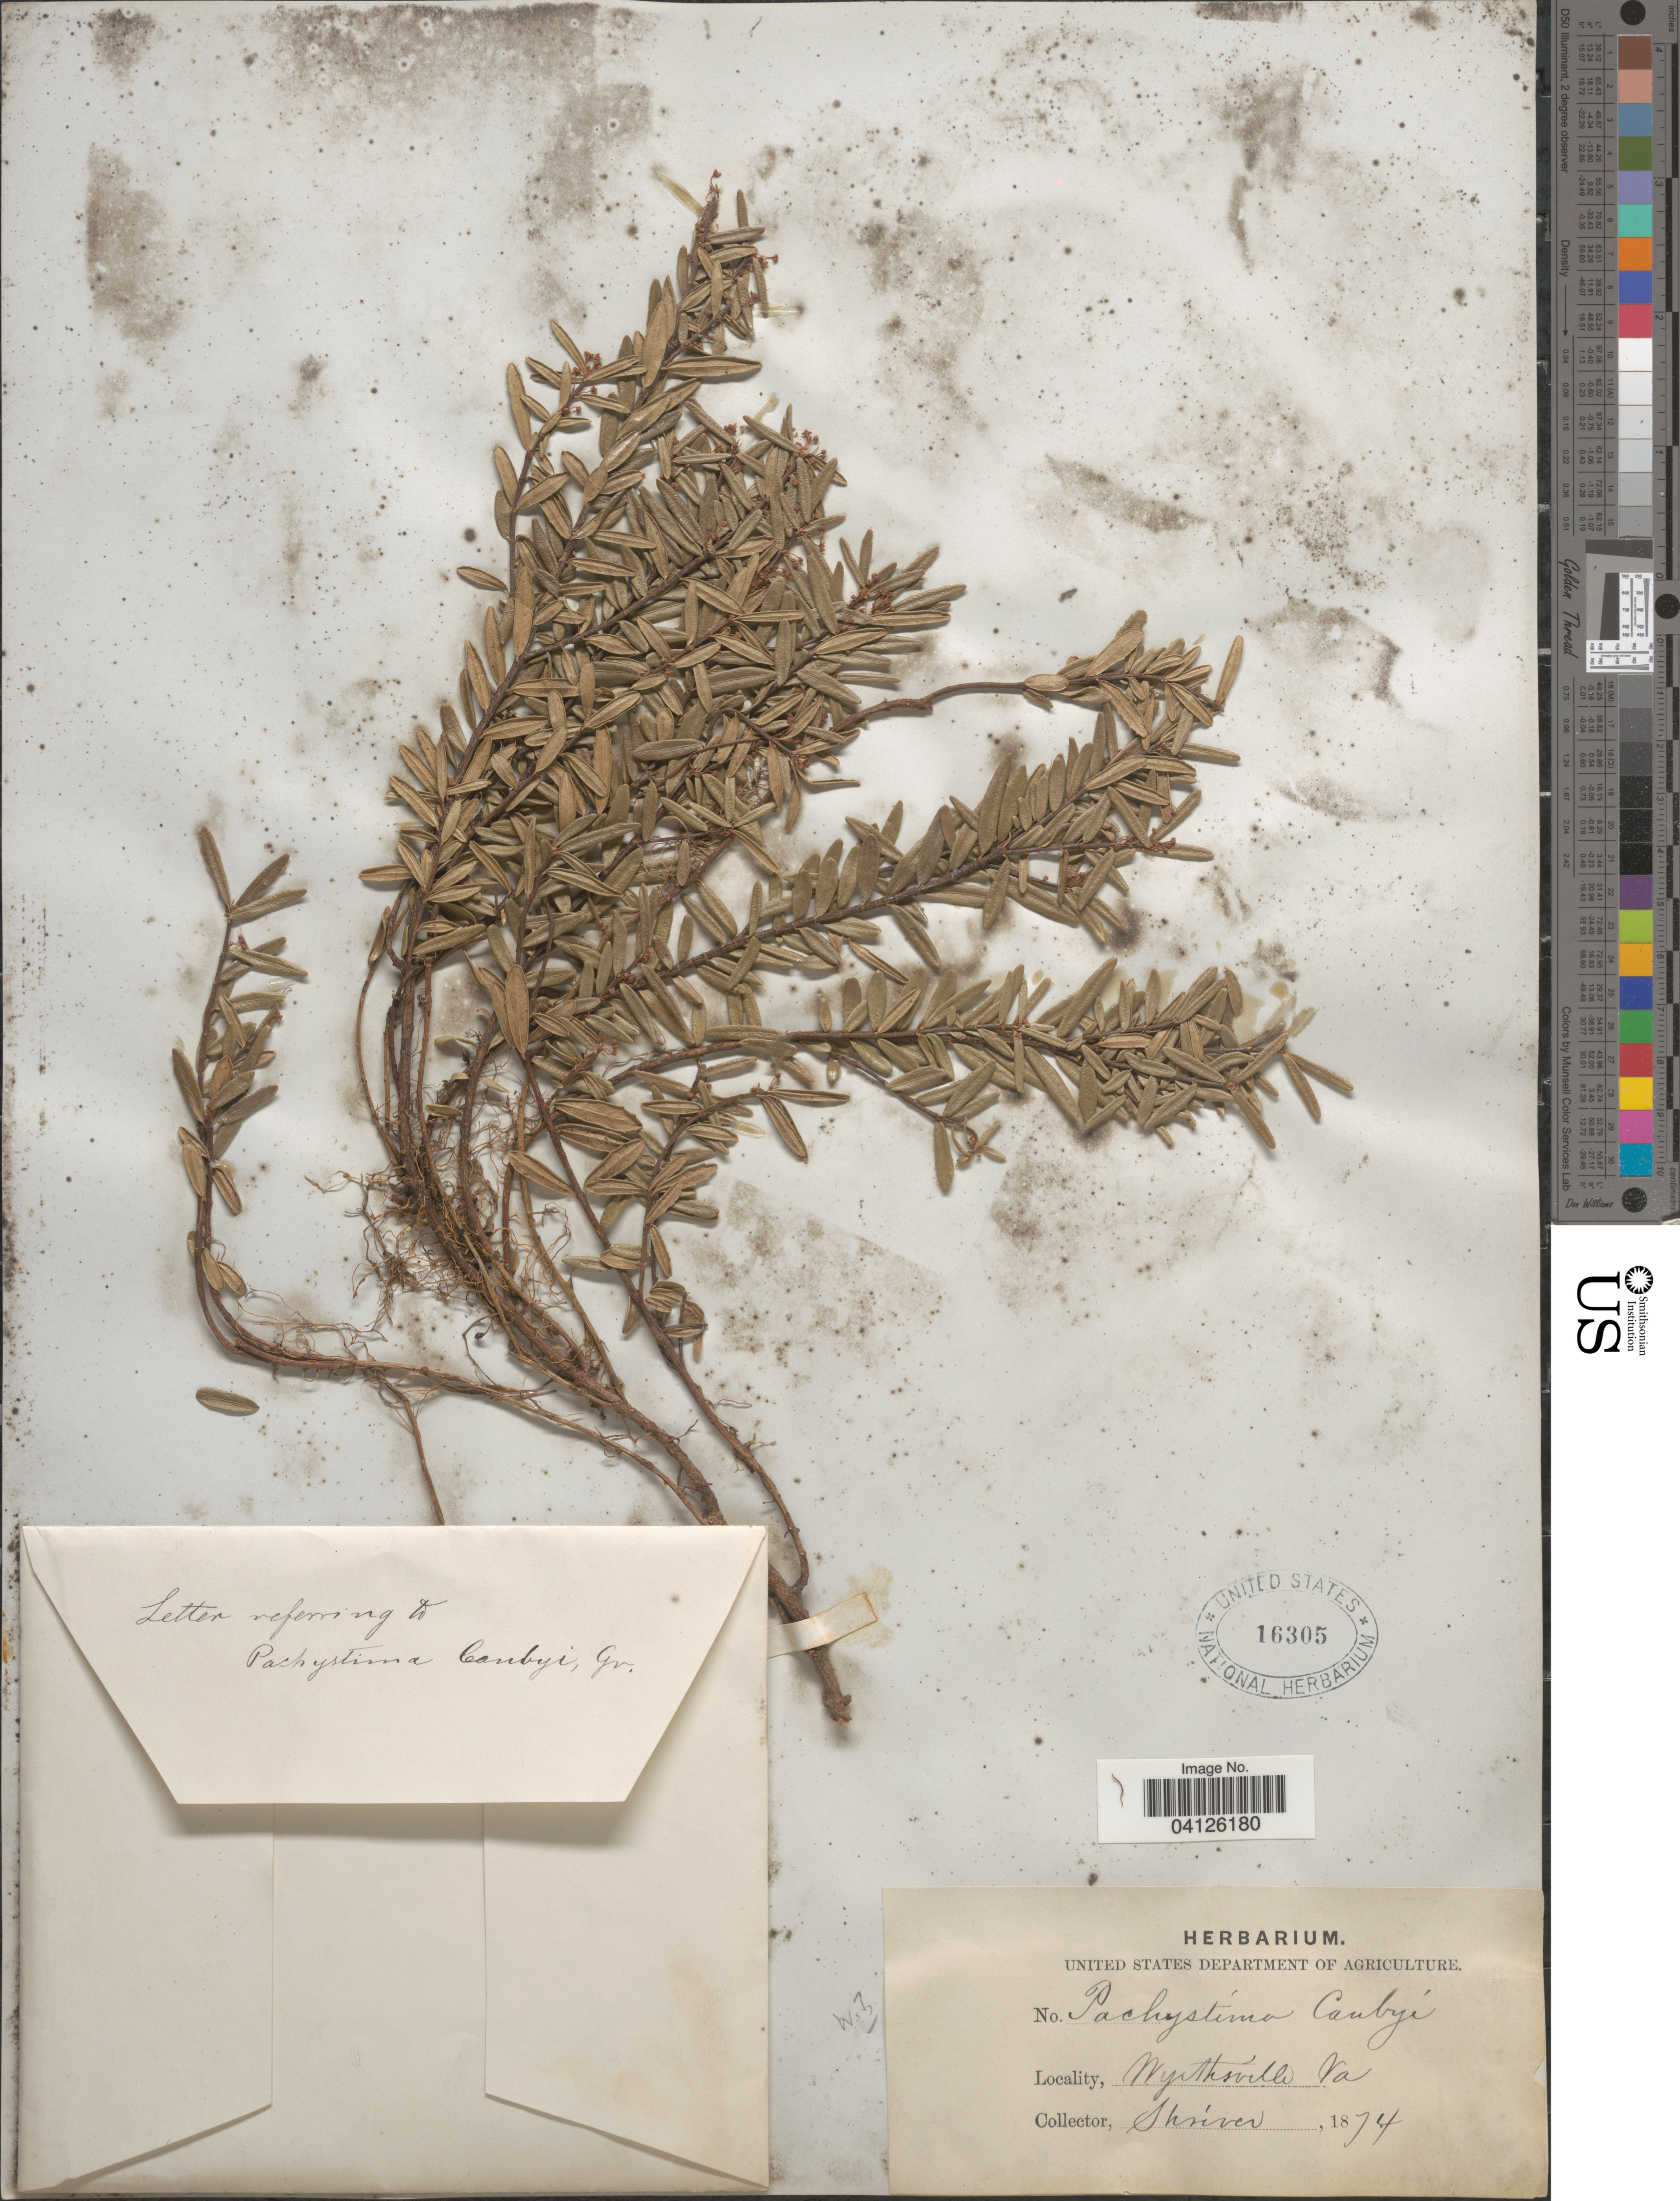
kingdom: Plantae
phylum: Tracheophyta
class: Magnoliopsida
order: Celastrales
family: Celastraceae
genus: Paxistima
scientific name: Paxistima canbyi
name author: A. Gray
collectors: Shriver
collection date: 1874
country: United States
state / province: Virginia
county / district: Wythe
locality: Wyrthsville.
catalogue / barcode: US 16305